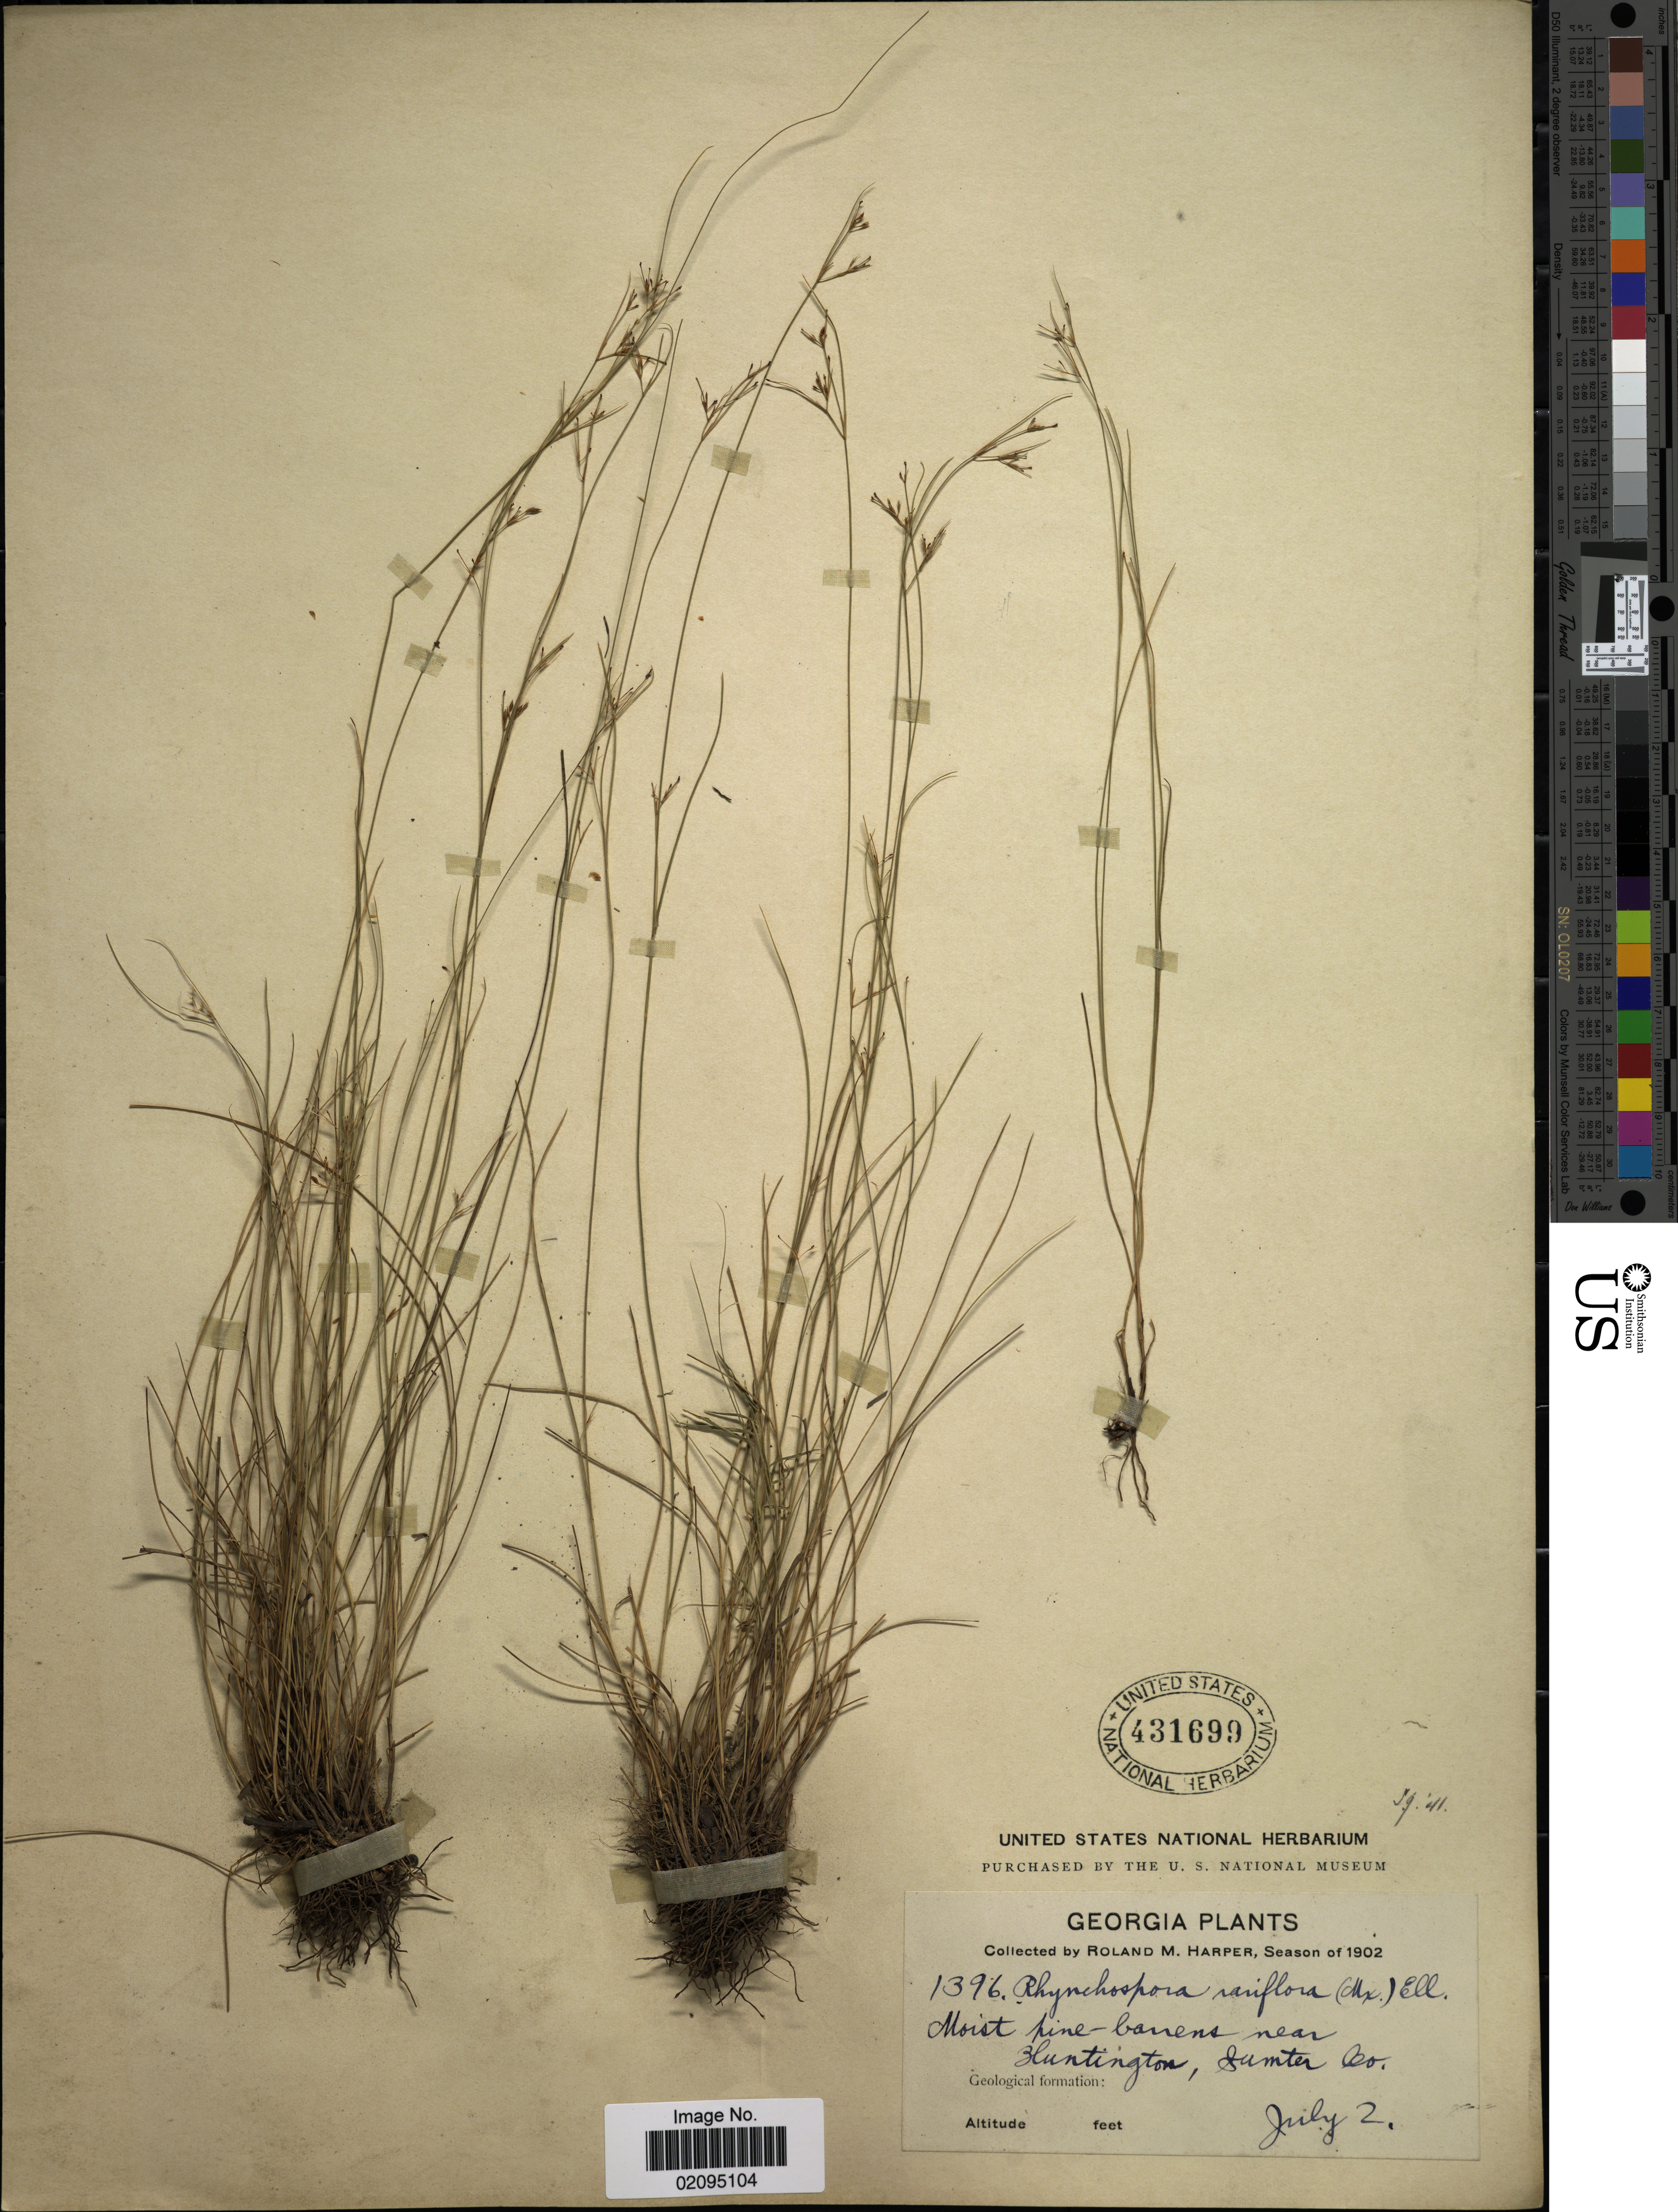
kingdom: Plantae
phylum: Tracheophyta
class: Liliopsida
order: Poales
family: Cyperaceae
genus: Rhynchospora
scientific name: Rhynchospora rariflora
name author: (Michx.) Elliott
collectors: R. M. Harper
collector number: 1396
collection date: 1902-07-02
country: United States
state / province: Georgia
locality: Near Huntington, Sumter Co.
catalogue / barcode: US 431699